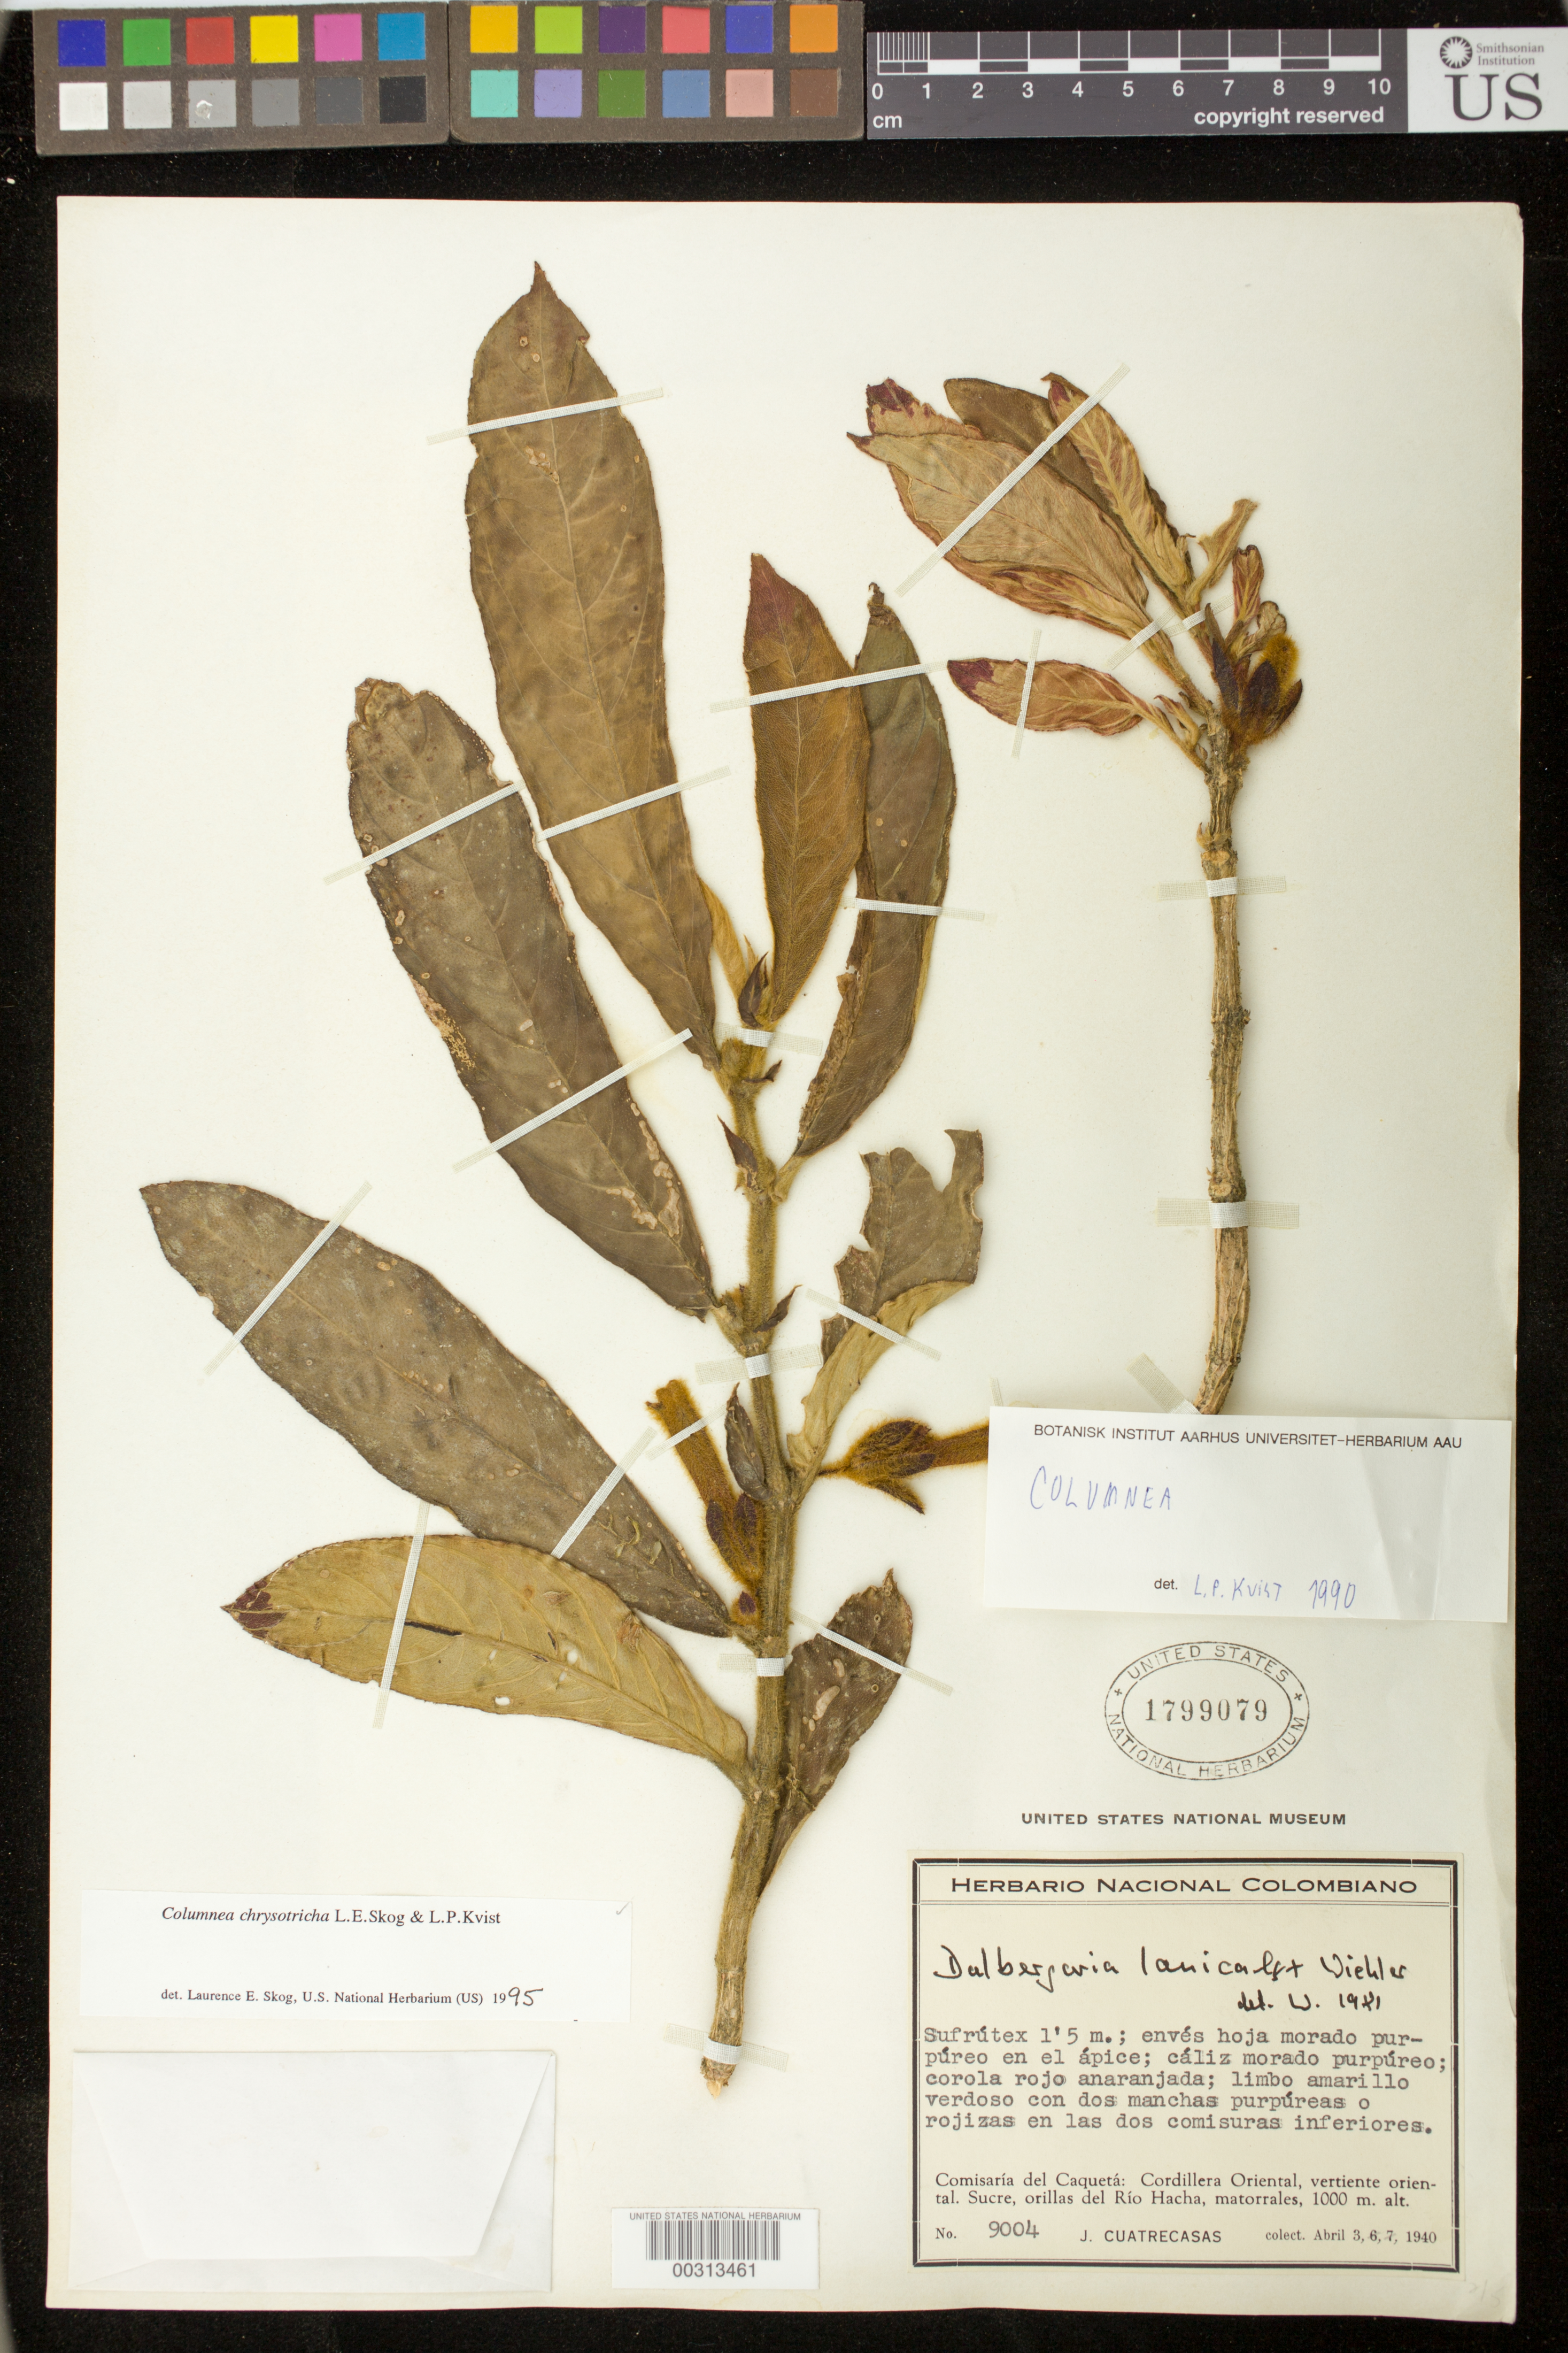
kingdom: Plantae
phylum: Tracheophyta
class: Magnoliopsida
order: Lamiales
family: Gesneriaceae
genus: Columnea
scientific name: Columnea chrysotricha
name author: L.E. Skog & L.P. Kvist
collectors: J. Cuatrecasas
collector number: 9004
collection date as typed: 03 Apr 1940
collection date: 1940-04-03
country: Colombia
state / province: Caquetá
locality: Comisaría del Caquetá: Cordillera Oriental, vertiente oriental. Sucre, orillas del Río Hacha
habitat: Matorrales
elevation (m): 1000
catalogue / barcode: US 1799079